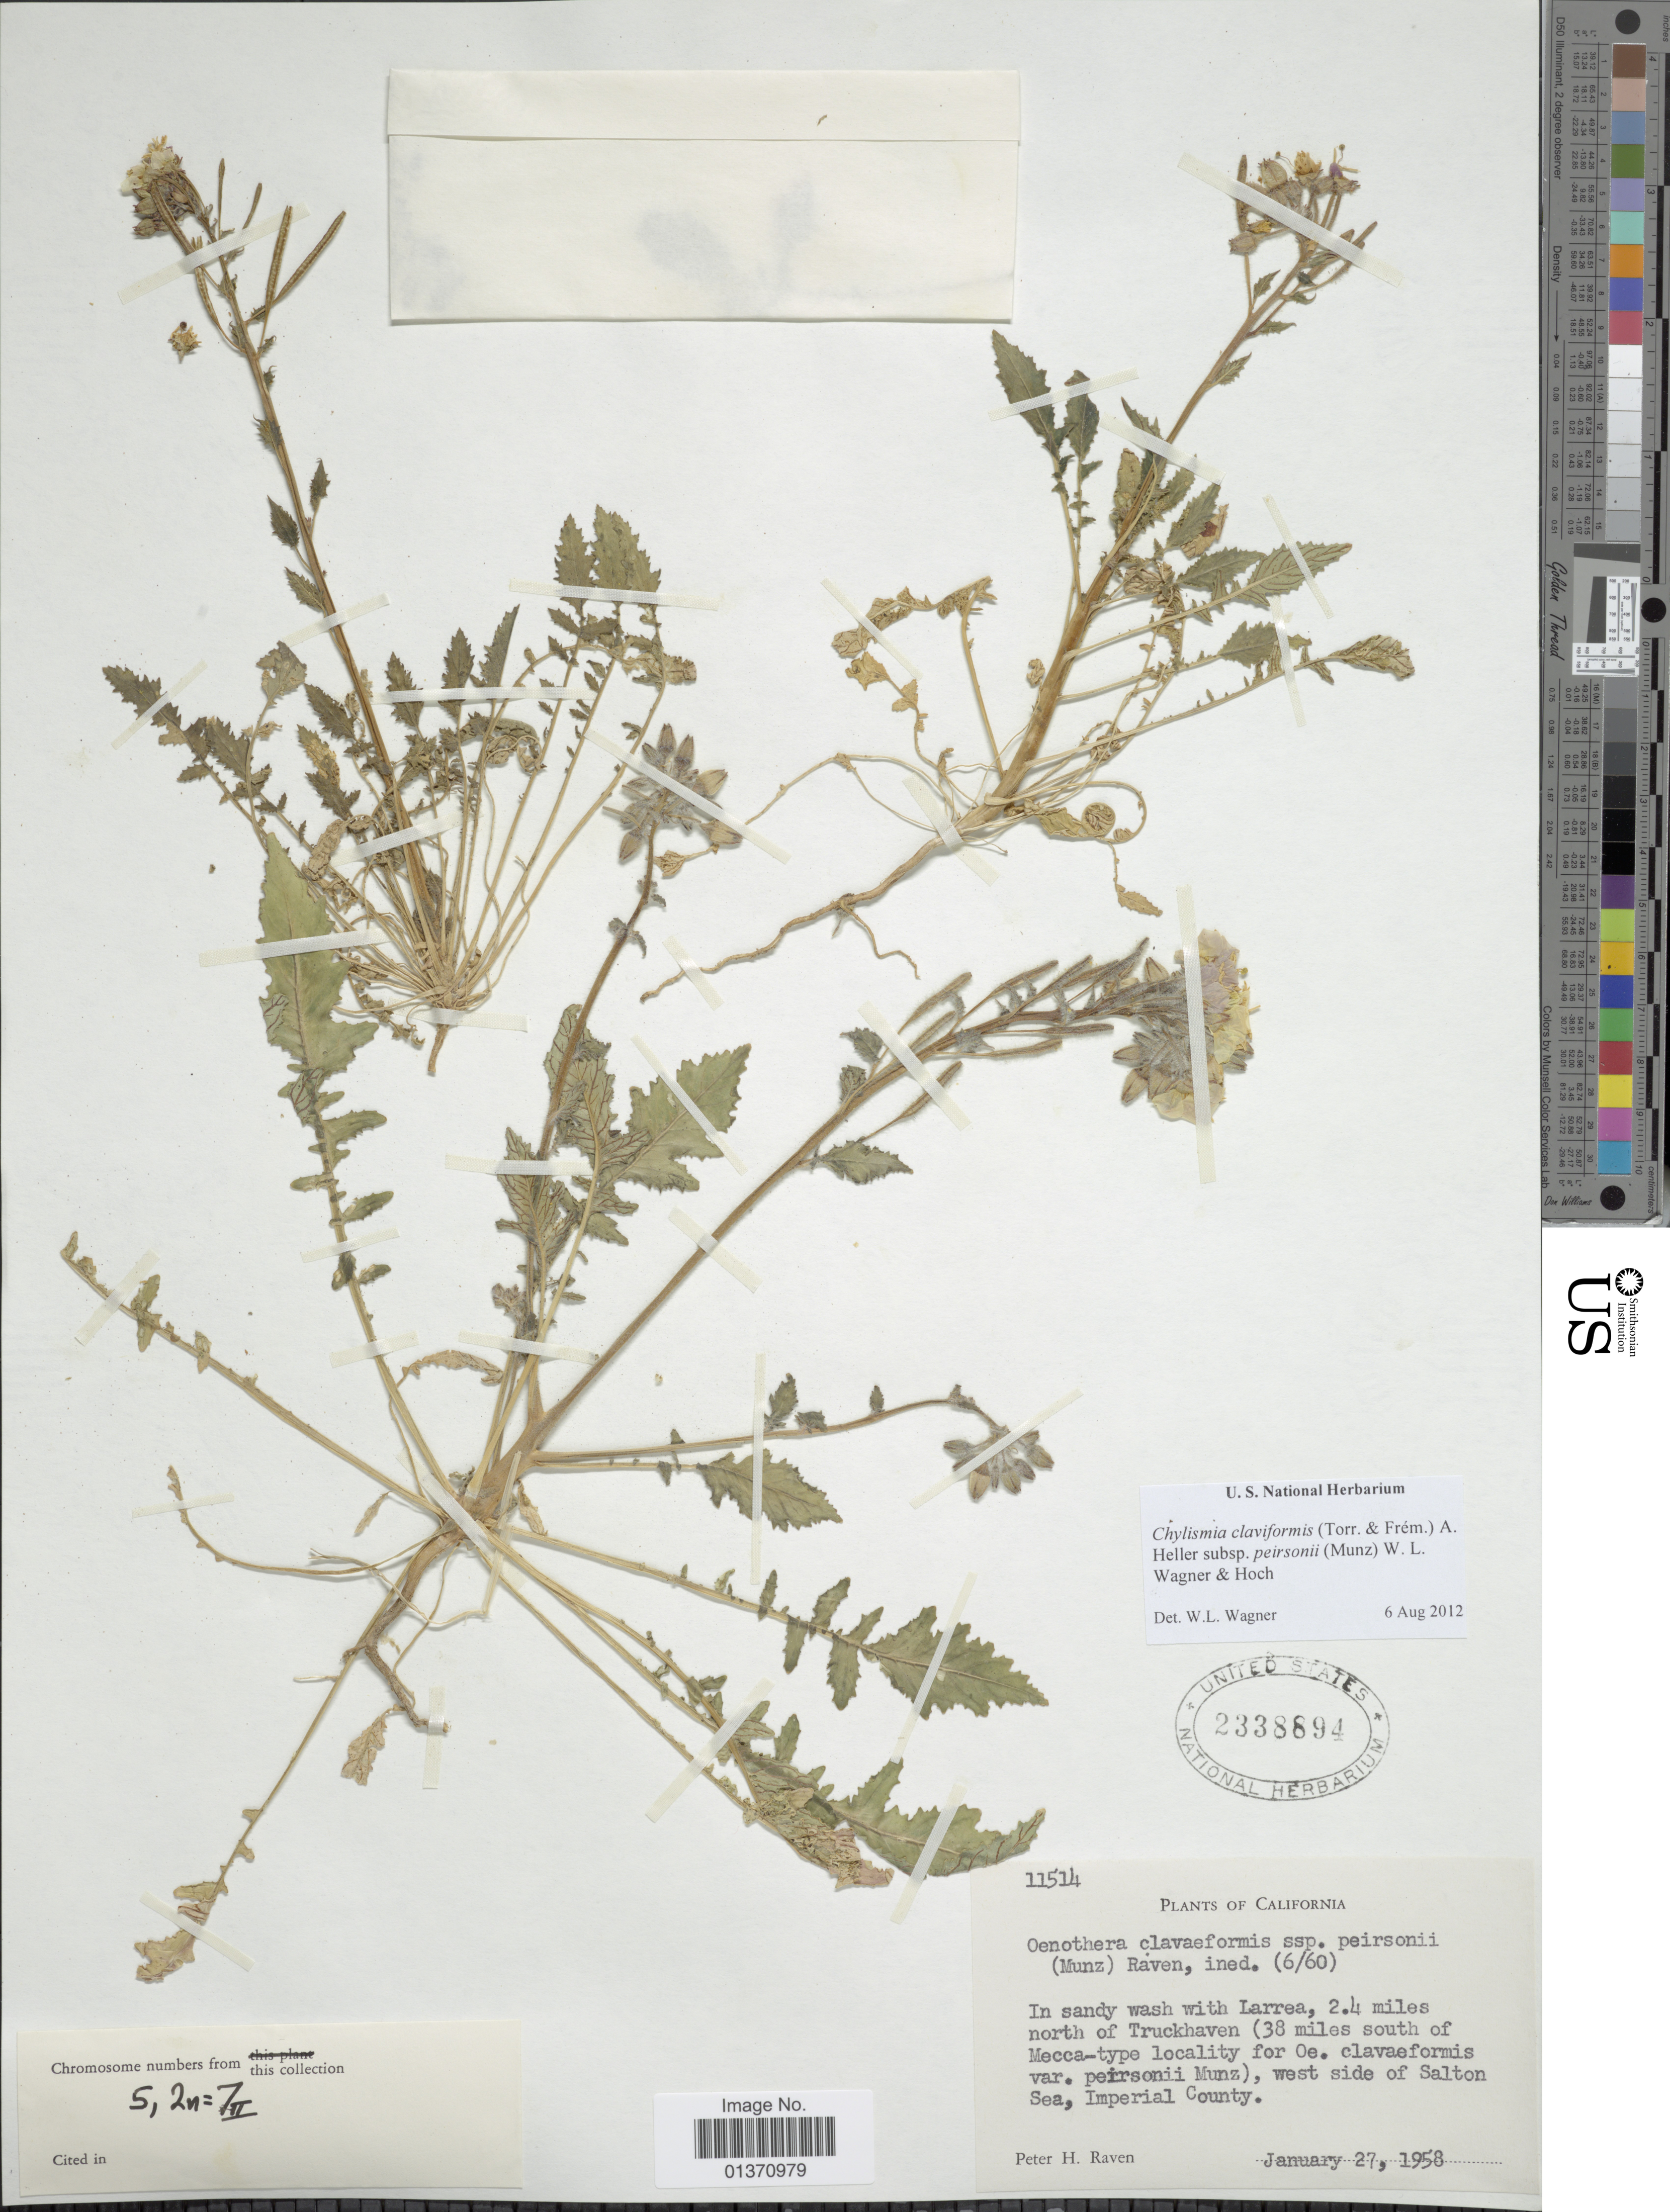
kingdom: Plantae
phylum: Tracheophyta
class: Magnoliopsida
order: Myrtales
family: Onagraceae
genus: Chylismia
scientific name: Chylismia claviformis subsp. peirsonii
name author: (Munz) W.L. Wagner & Hoch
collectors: P. H. Raven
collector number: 11514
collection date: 1958-01-27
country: United States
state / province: California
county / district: Imperial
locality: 2.4 miles north of Truckhaven (38 miles south of Mecca-type locality), west side of Salton Sea, Imperial County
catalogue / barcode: US 2338894